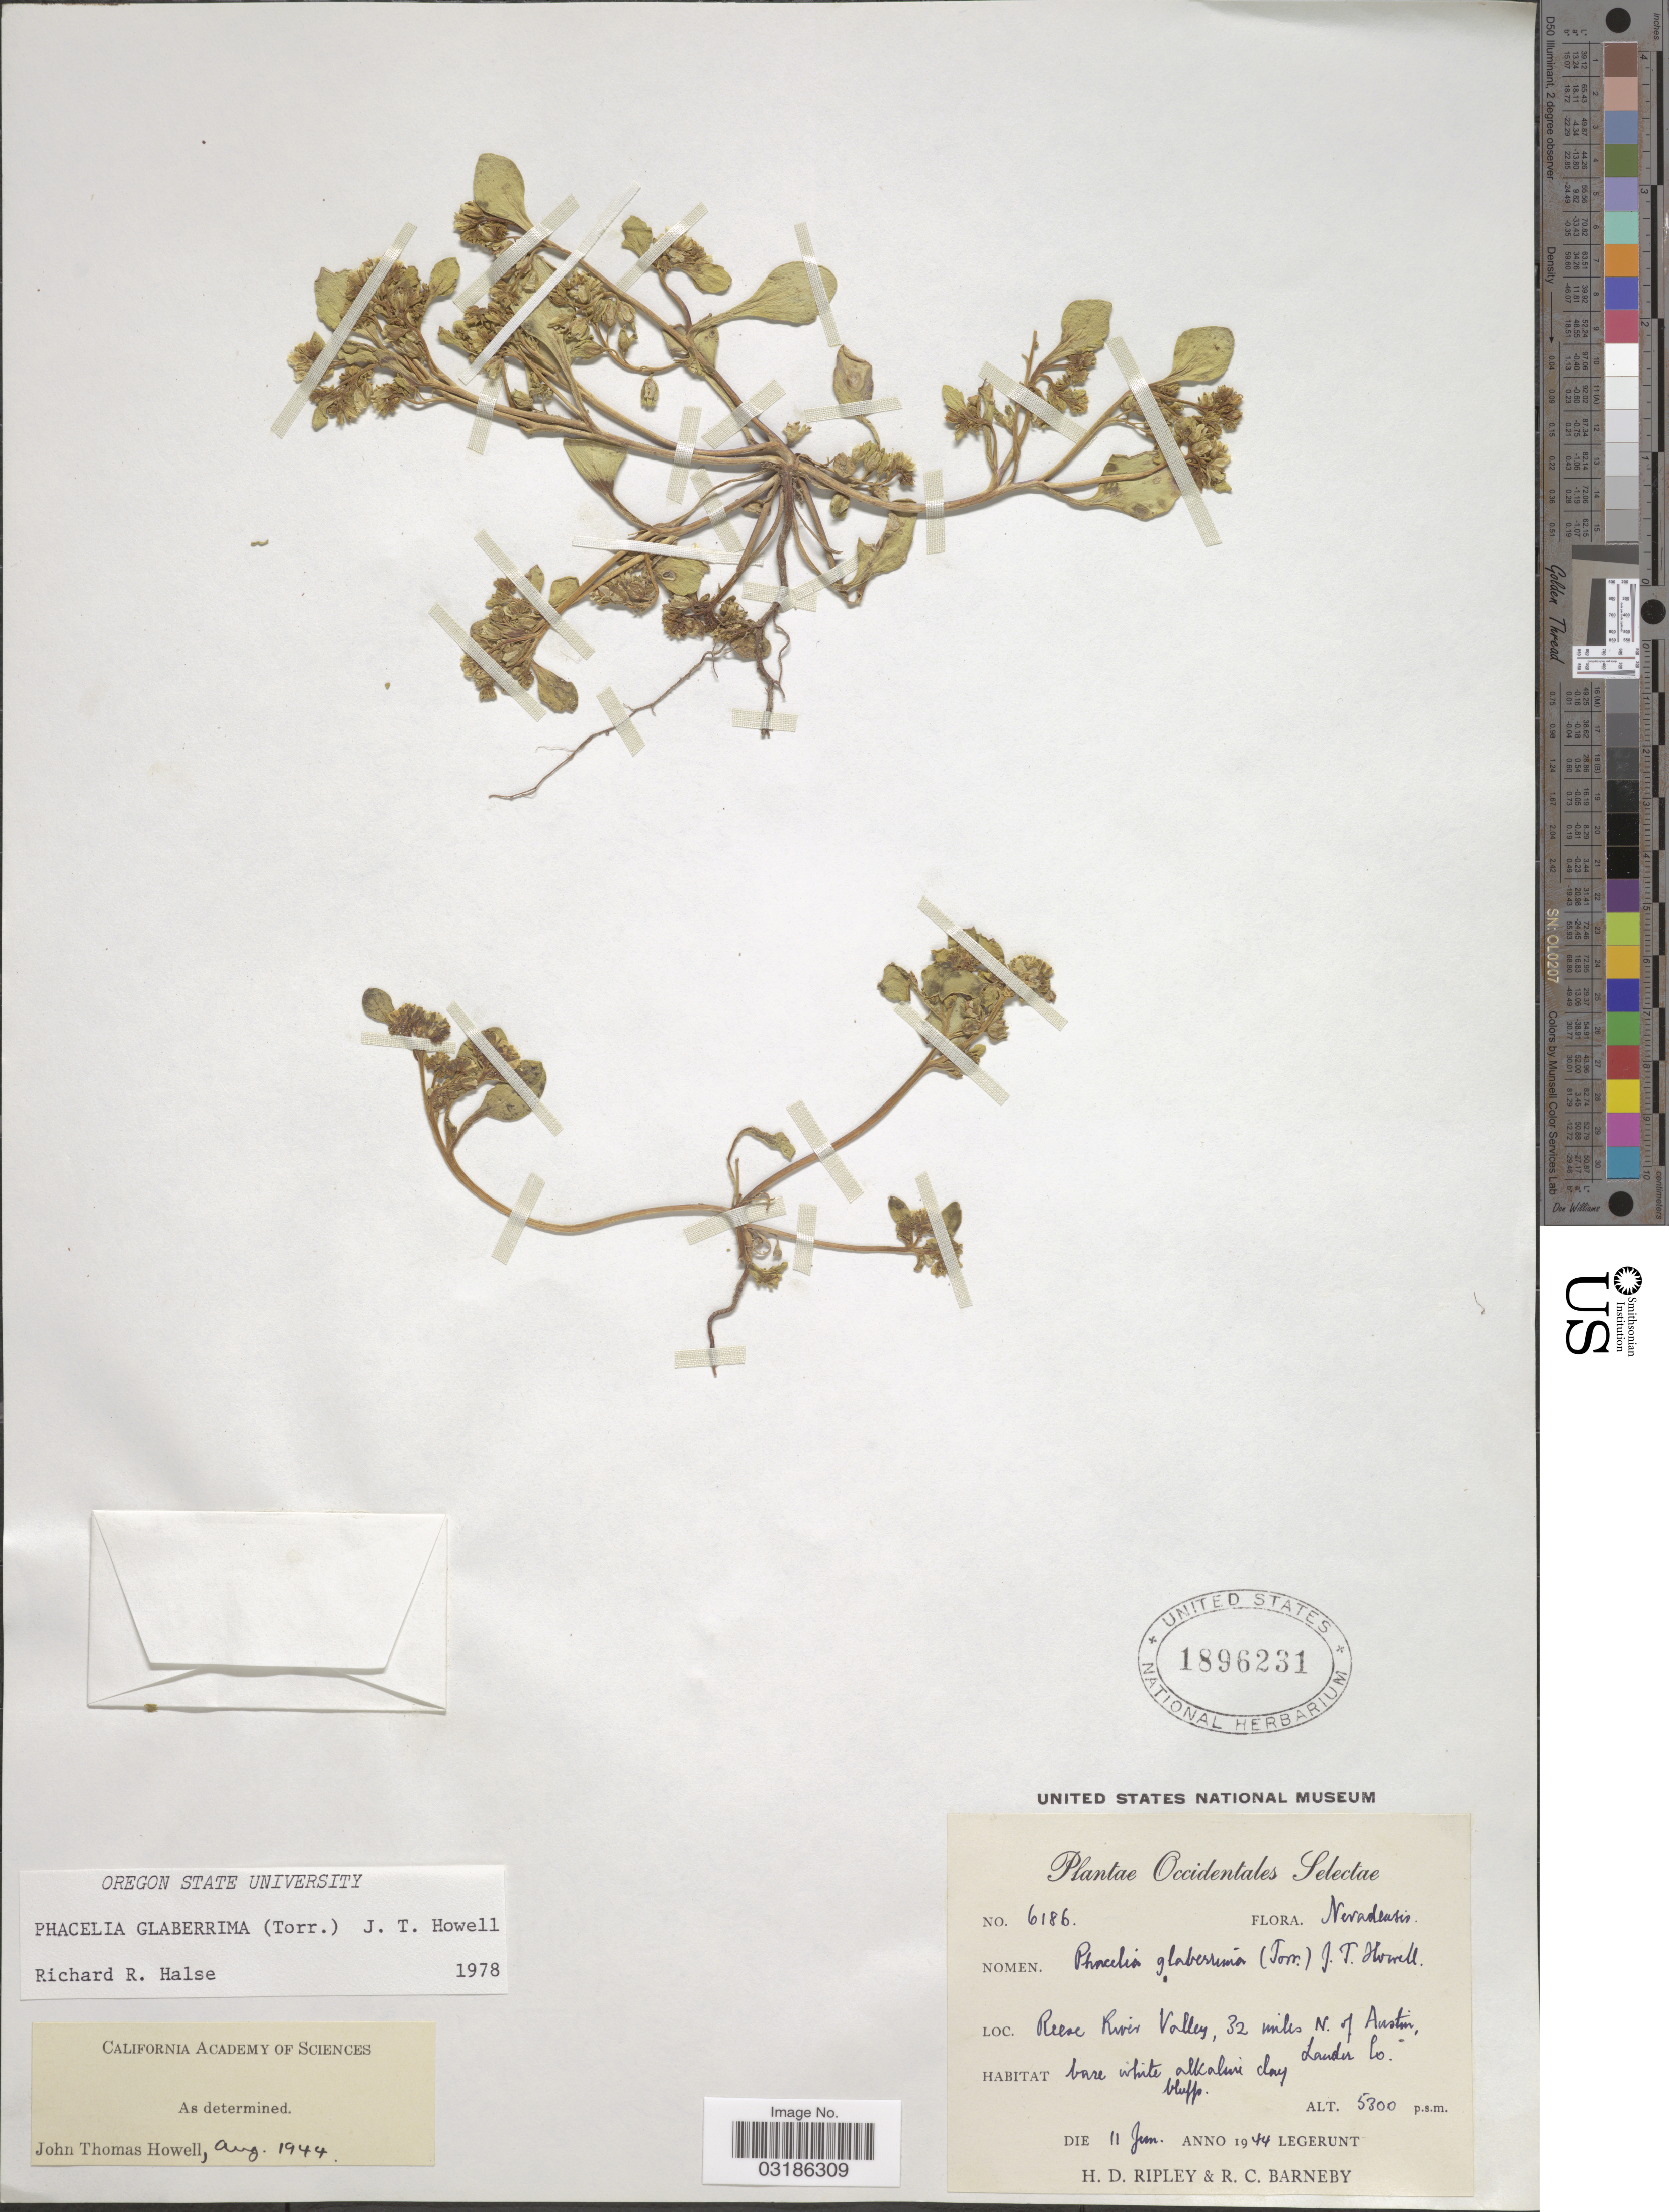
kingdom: Plantae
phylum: Tracheophyta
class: Magnoliopsida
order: Boraginales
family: Hydrophyllaceae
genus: Phacelia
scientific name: Phacelia glaberrima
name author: (Torr.) J.T. Howell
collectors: H. Ripley & R. C. Barneby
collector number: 6186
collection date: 1944-06-11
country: United States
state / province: Nevada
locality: Reese River Valley, 32 miles N. of Austin, Lander Co.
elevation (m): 1615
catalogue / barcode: US 1896231